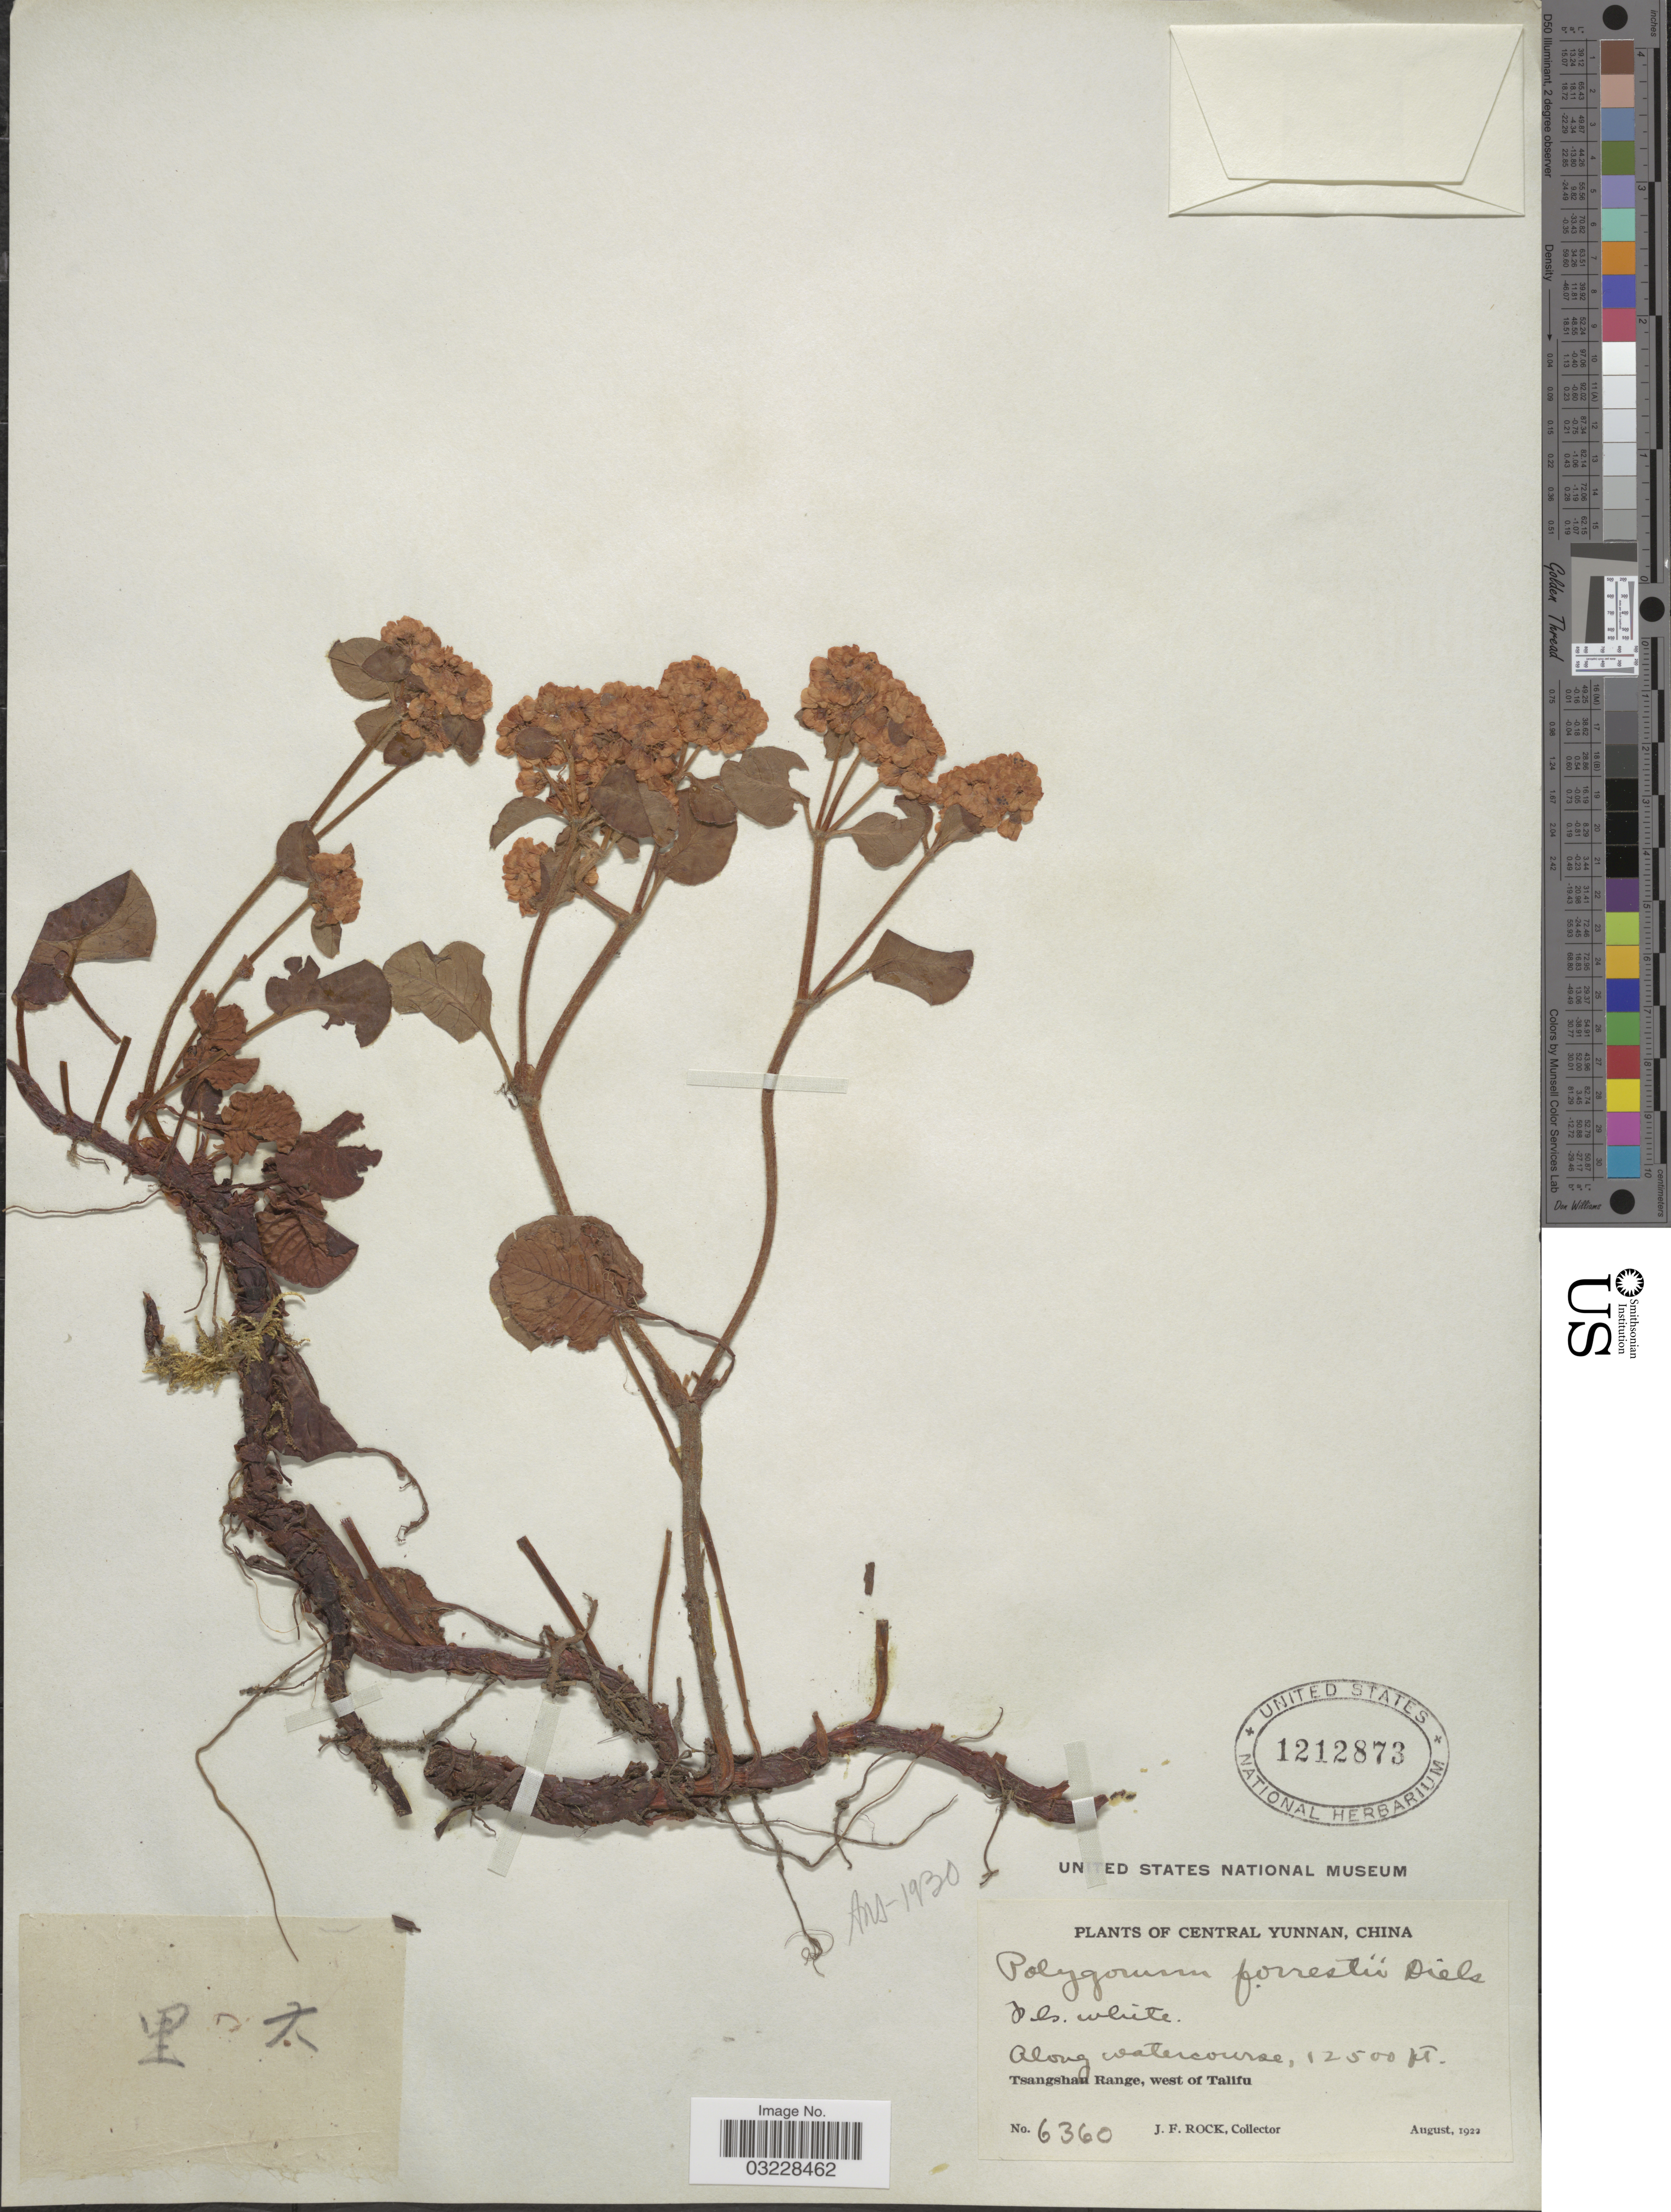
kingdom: Plantae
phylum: Tracheophyta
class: Magnoliopsida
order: Caryophyllales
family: Polygonaceae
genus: Koenigia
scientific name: Koenigia forrestii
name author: (Diels) T.M. Schust. & Měsíček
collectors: J. Rock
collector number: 6360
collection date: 1922-08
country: China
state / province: Yunnan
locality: Central Yunnan. Along watercourse. Tsangshan Range, west of Talifu.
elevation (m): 3810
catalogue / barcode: US 1212873